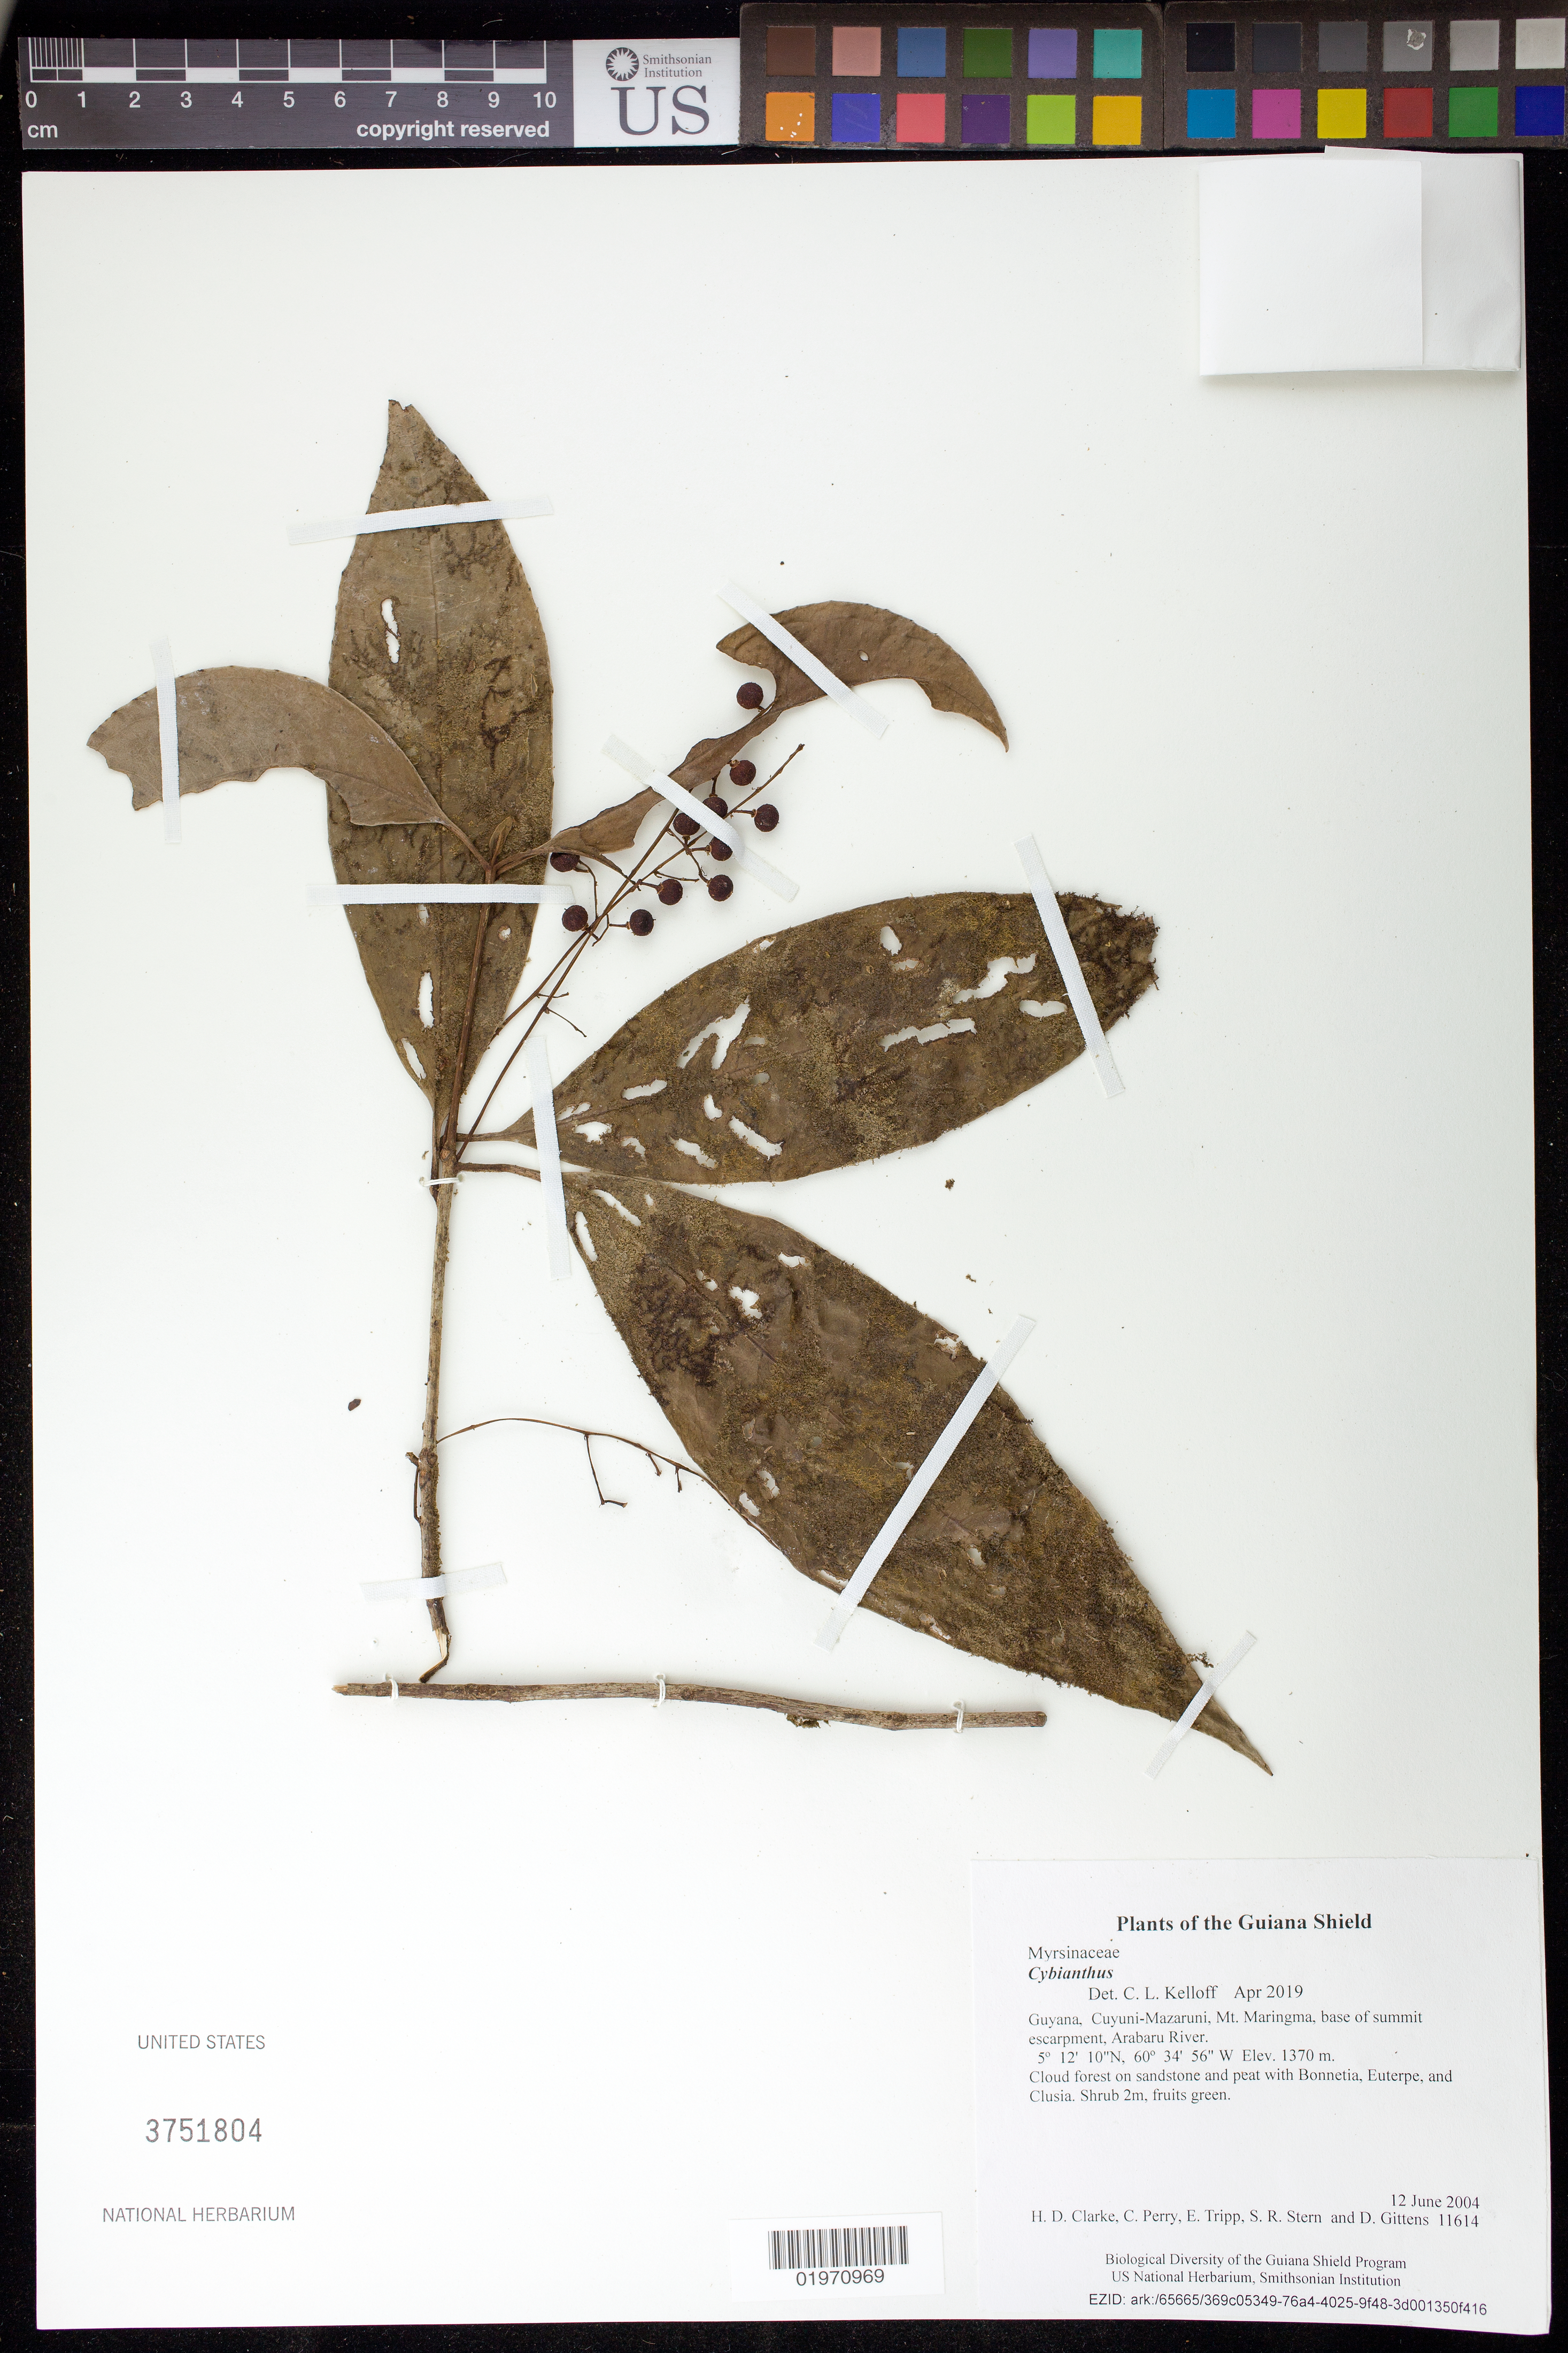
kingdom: Plantae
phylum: Tracheophyta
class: Magnoliopsida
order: Ericales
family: Primulaceae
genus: Cybianthus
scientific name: Cybianthus sp.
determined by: Kelloff, C. L.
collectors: H. D. Clarke, C. Perry, E. Tripp, S. R. Stern & D. Gittens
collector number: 11614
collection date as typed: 12 June 2004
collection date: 2004-06-12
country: Guyana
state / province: Cuyuni-Mazaruni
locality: Mt. Maringma, base of summit escarpment, Arabaru River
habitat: Cloud forest on sandstone and peat with Bonnetia, Euterpe, and Clusia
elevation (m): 1370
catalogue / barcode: US 3751804